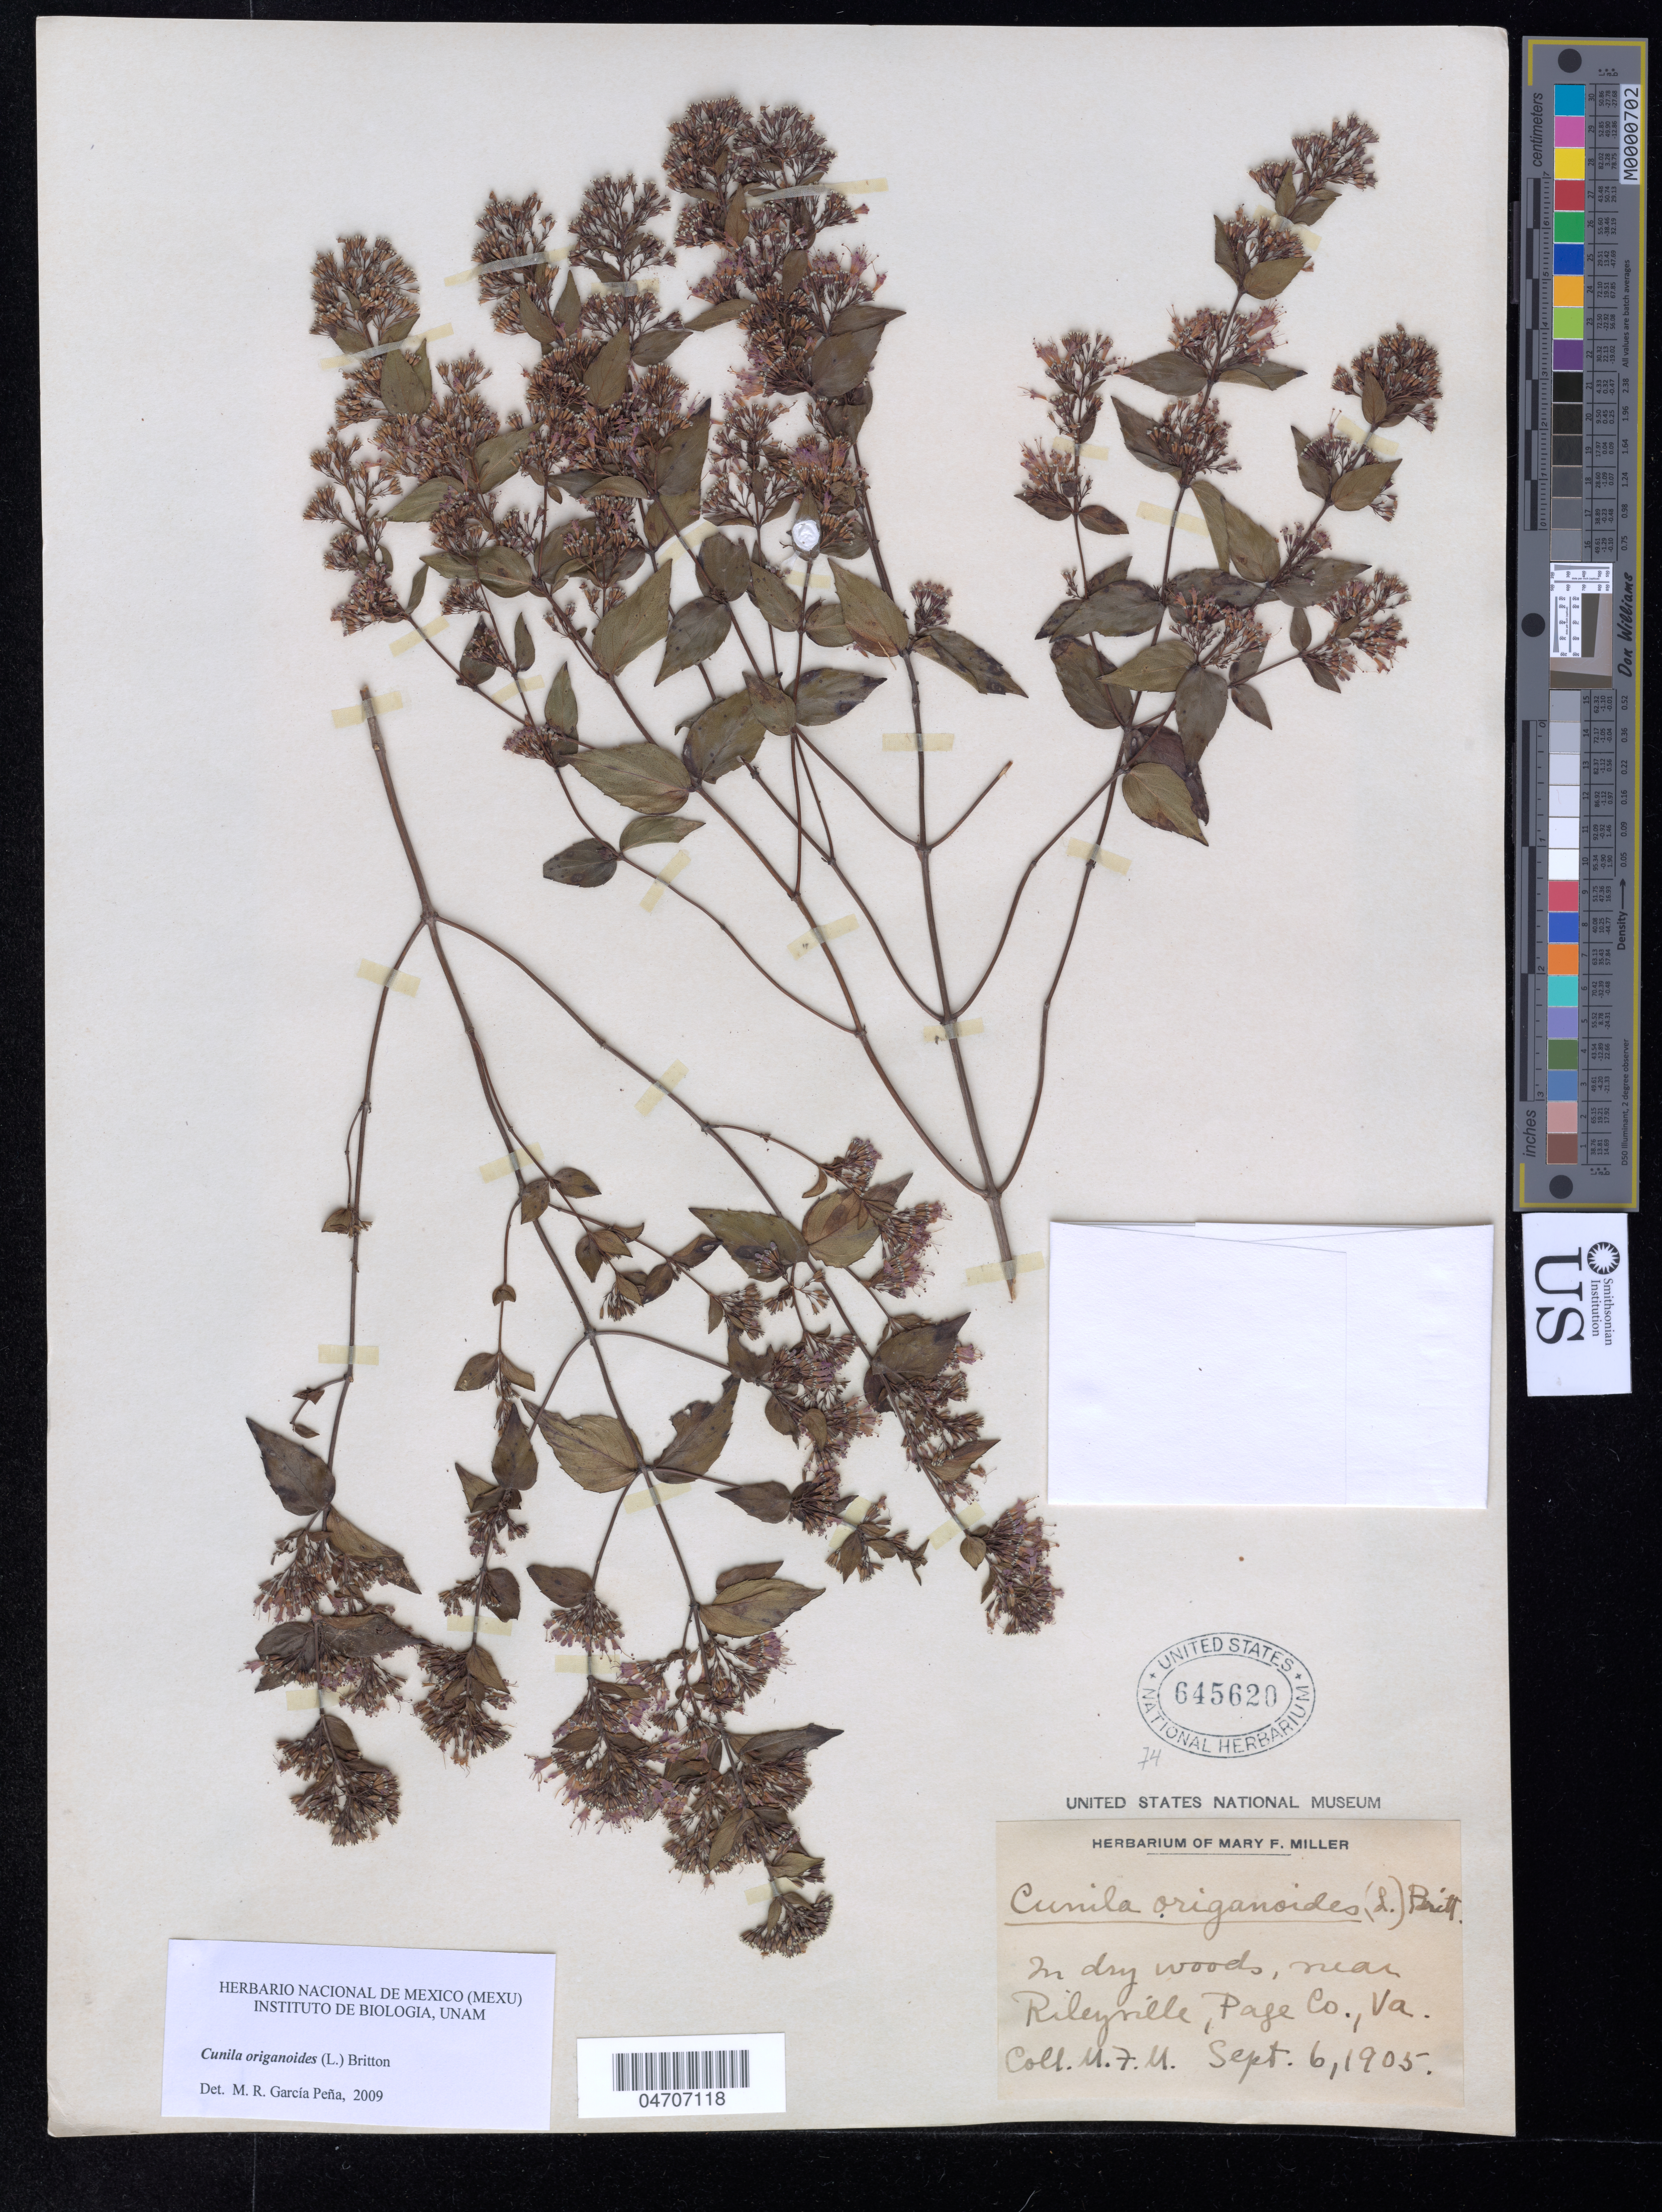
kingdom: Plantae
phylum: Tracheophyta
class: Magnoliopsida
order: Lamiales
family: Lamiaceae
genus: Cunila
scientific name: Cunila origanoides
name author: (L.) Britton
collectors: M. Miller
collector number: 74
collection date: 1905-09-06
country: United States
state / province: Virginia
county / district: Page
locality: In dry woods, near Rileyville, Page Co.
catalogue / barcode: US 645620